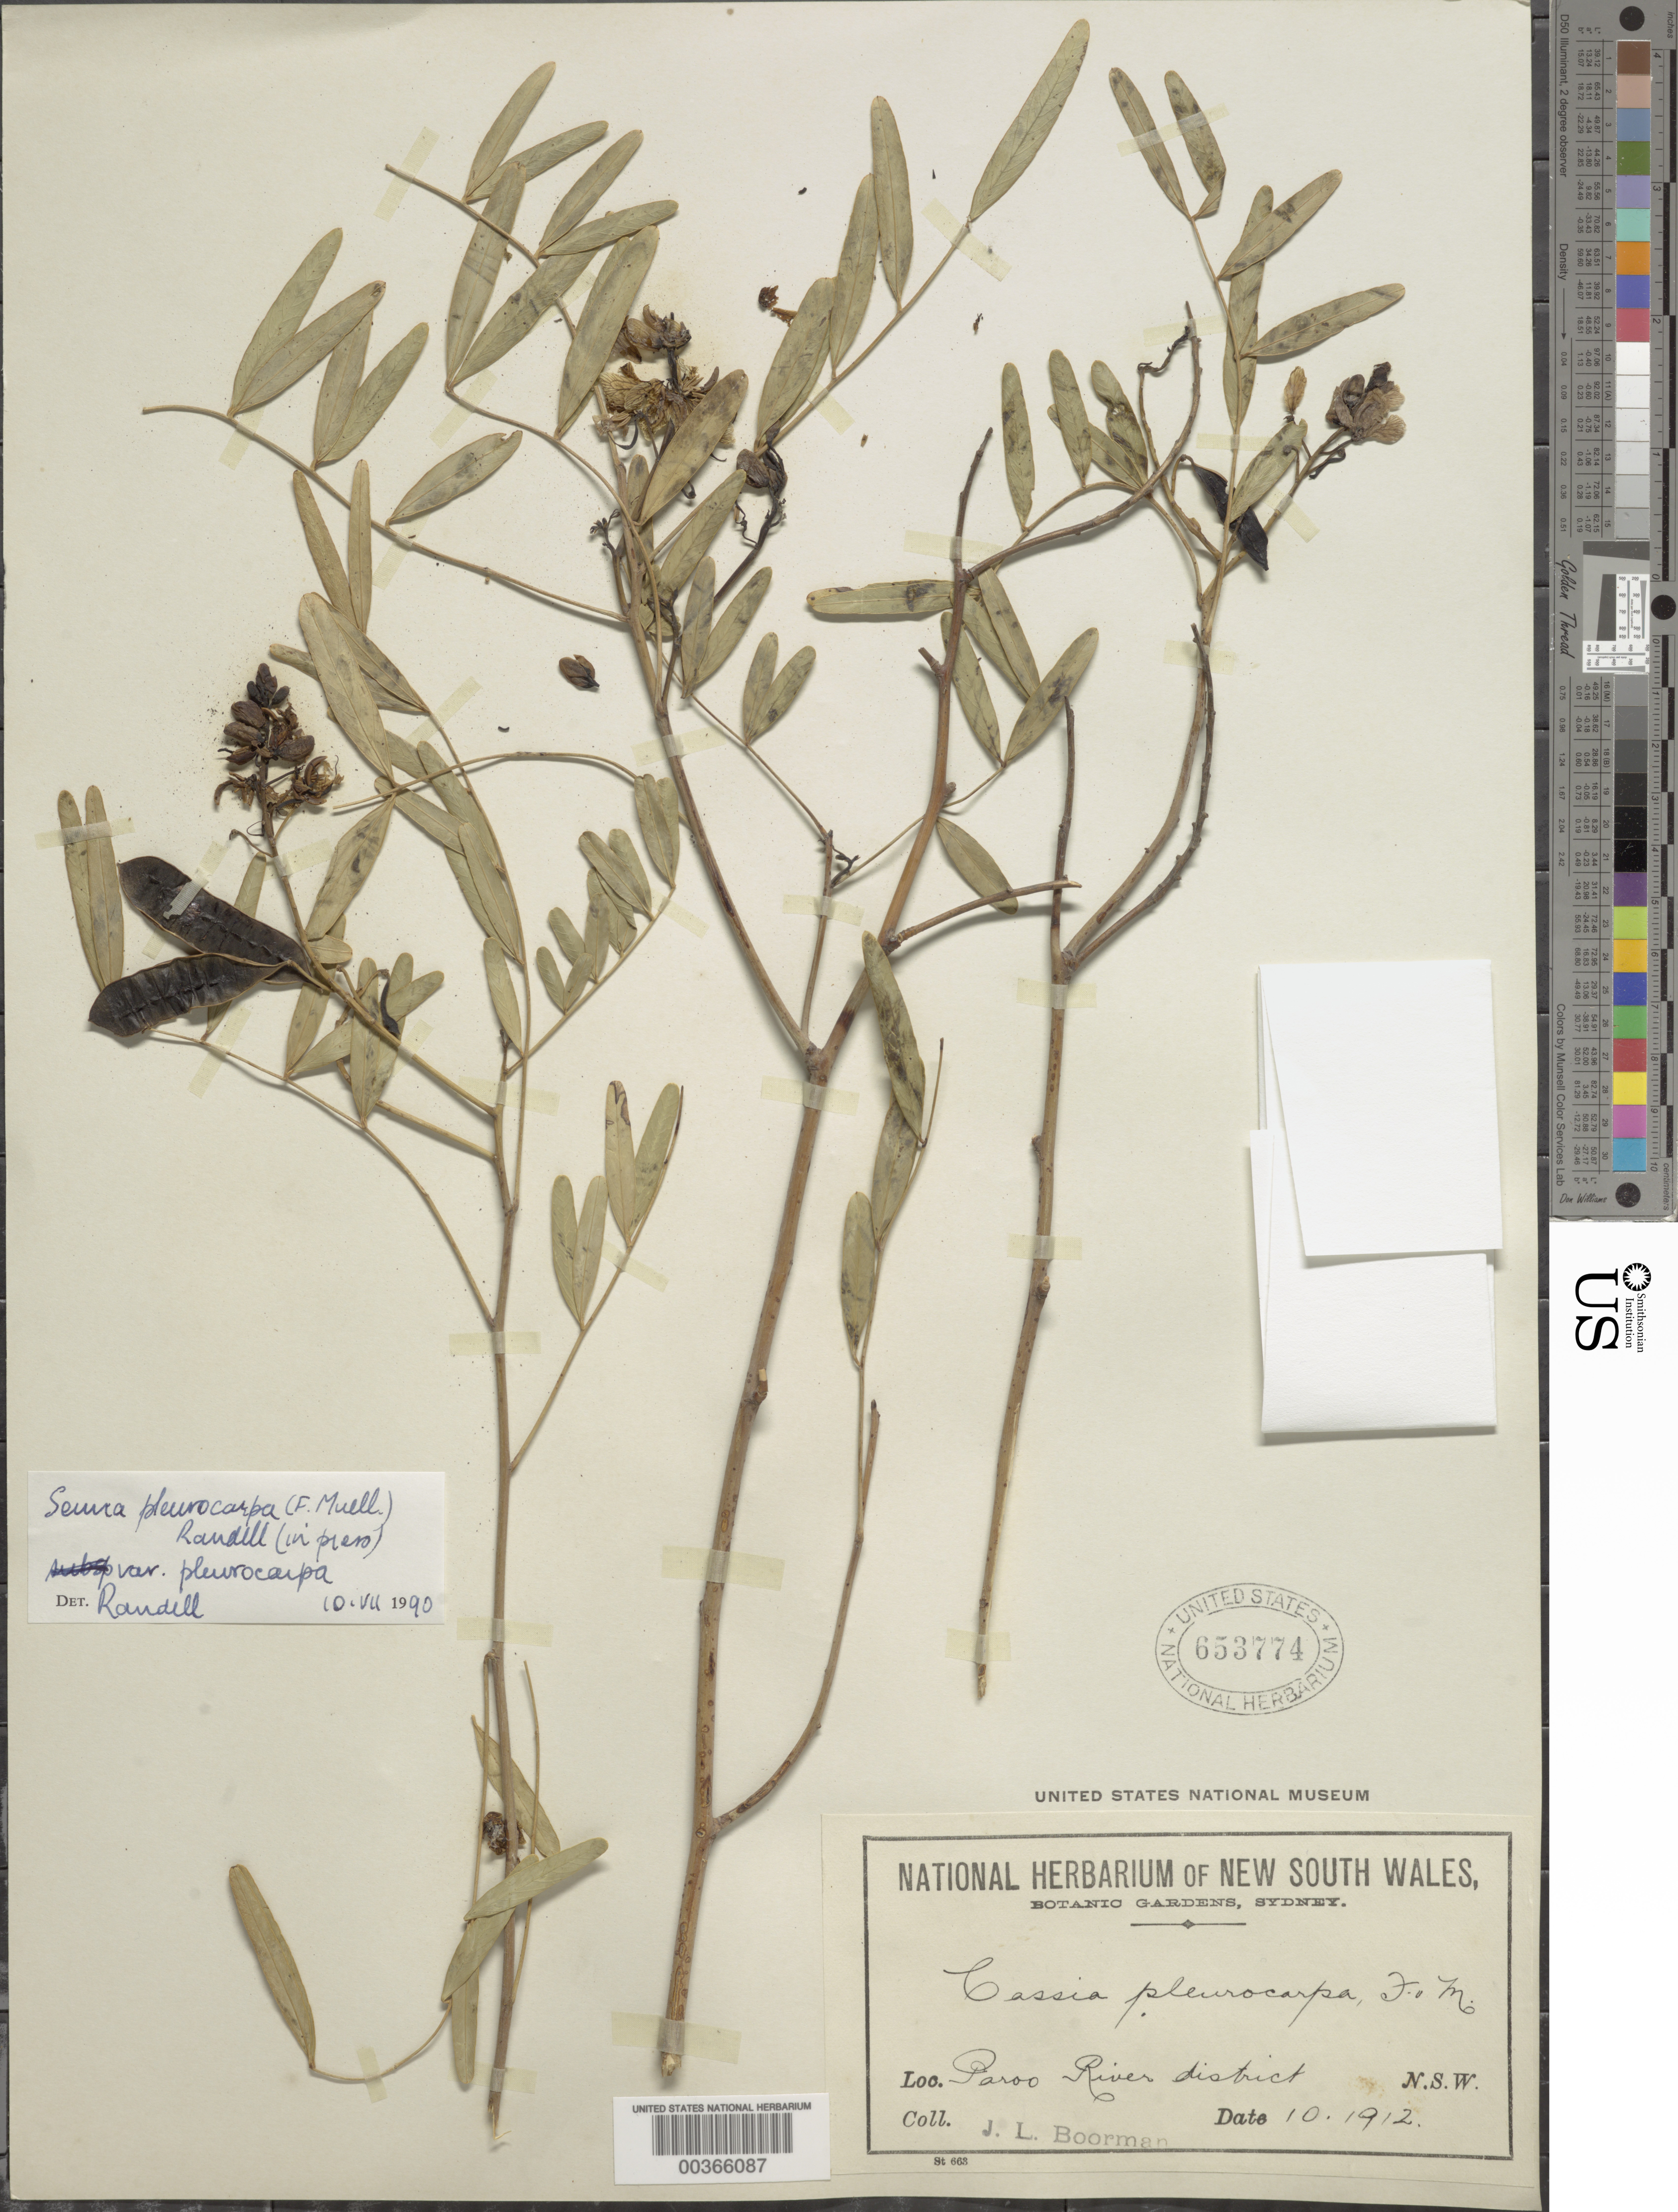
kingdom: Plantae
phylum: Tracheophyta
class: Magnoliopsida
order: Fabales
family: Fabaceae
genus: Senna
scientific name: Senna pleurocarpa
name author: (F. Muell.) Randell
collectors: J. Boorman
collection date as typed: Oct 1912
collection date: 1912-10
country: Australia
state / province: New South Wales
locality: Paroo river dist. (?)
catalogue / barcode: US 653774